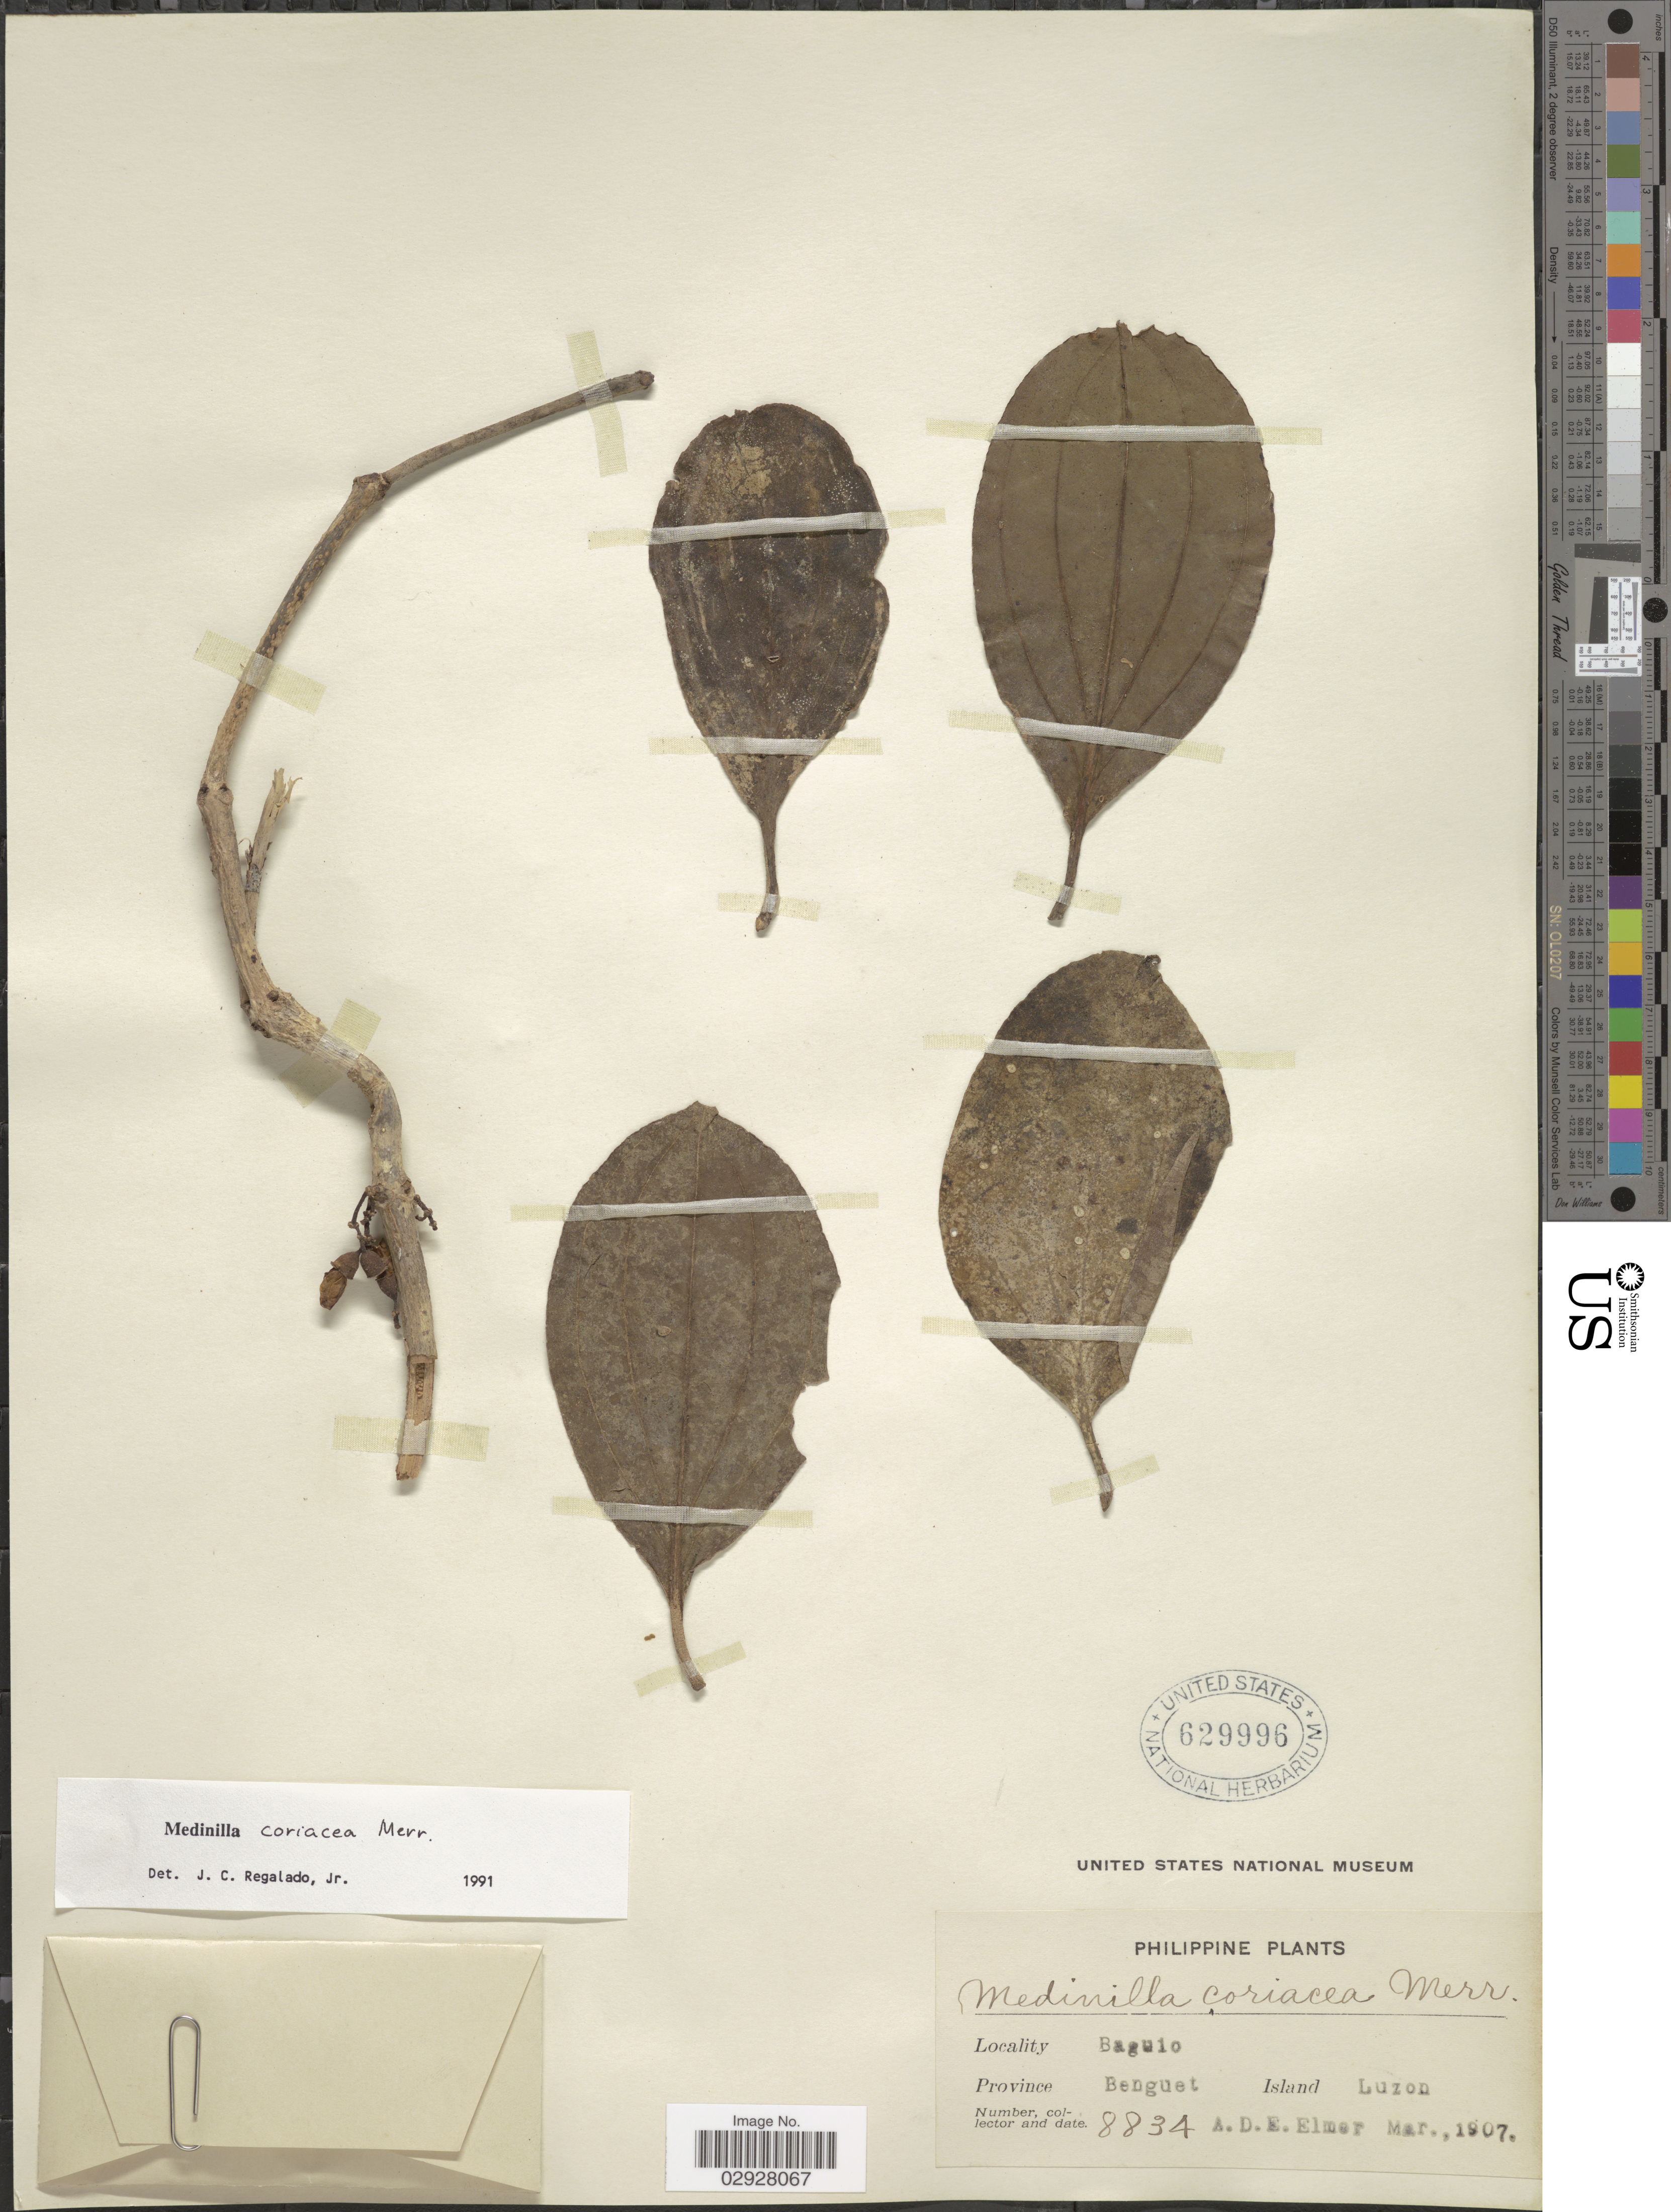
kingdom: Plantae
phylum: Tracheophyta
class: Magnoliopsida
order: Myrtales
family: Melastomataceae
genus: Medinilla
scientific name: Medinilla coriacea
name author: Merr.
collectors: A. D. E. Elmer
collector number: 8834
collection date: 1907-03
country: Philippines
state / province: Cordillera (Administrative Region)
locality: Baguio, Province Benguet, Island Luzon.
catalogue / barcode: US 629996